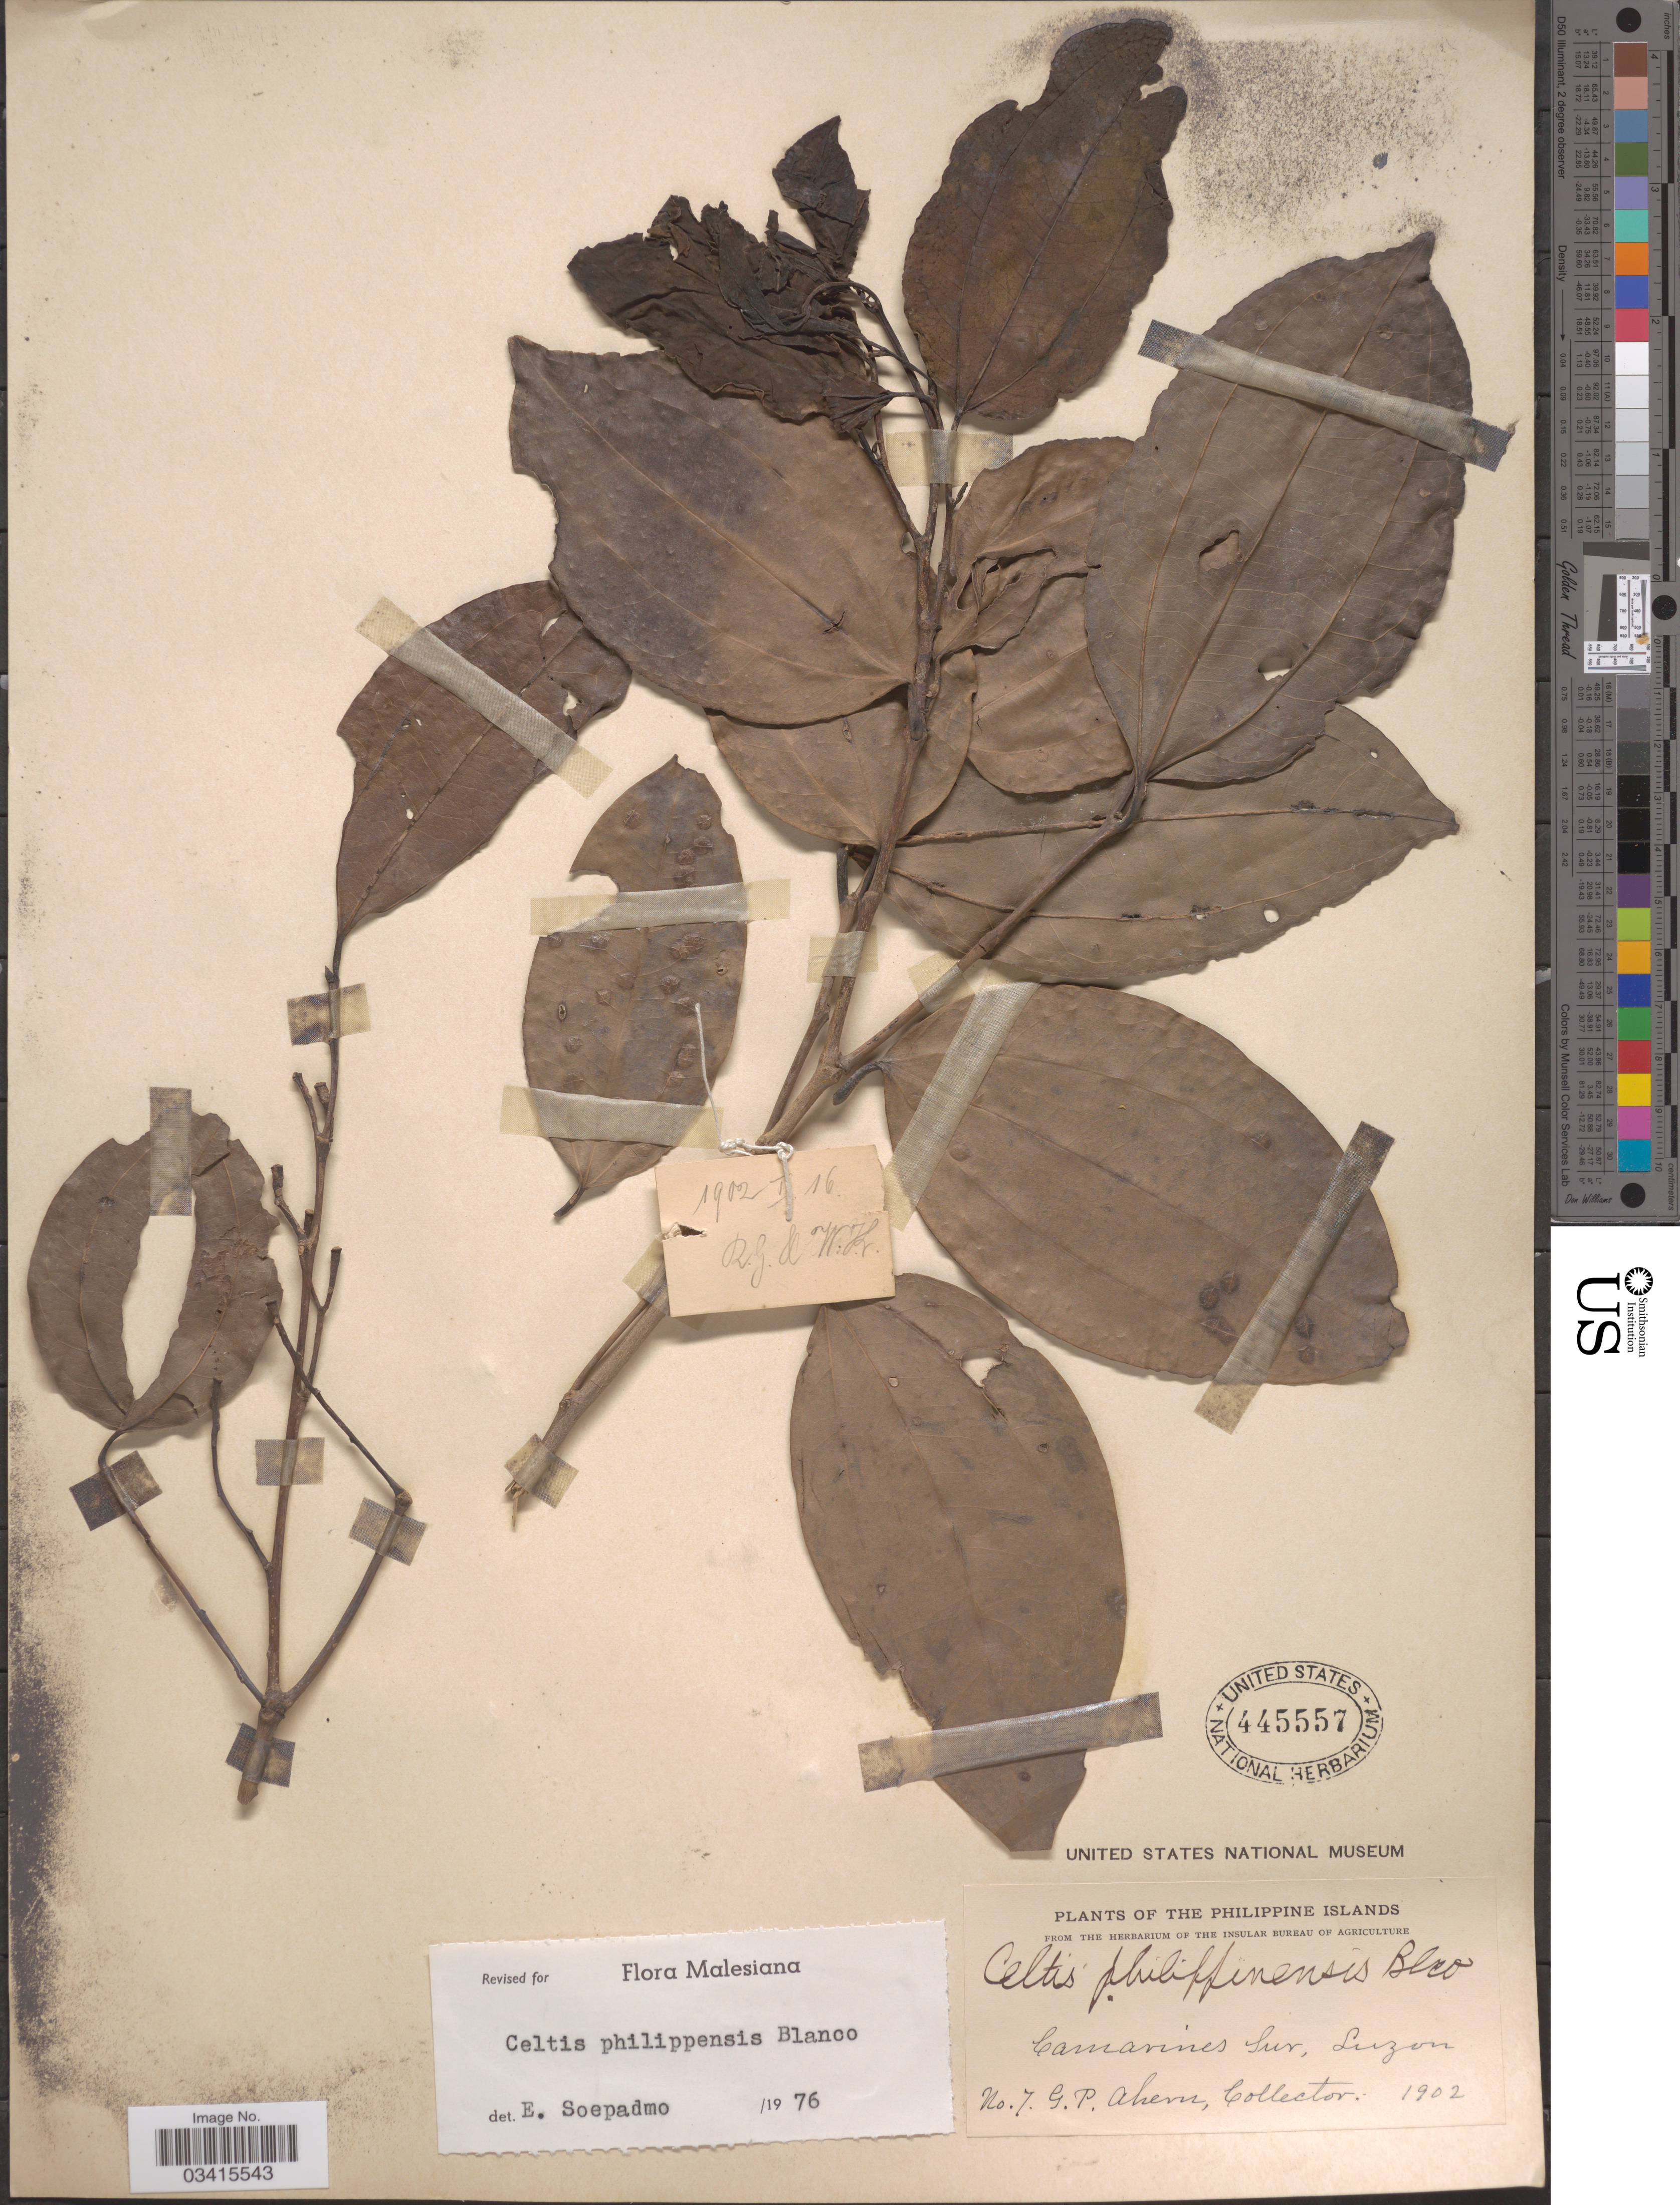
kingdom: Plantae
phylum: Tracheophyta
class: Magnoliopsida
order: Rosales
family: Cannabaceae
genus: Celtis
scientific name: Celtis philippensis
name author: Blanco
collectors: G. Ahern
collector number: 7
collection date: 1902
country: Philippines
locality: Camarines Sur. Luzon.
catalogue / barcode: US 445557